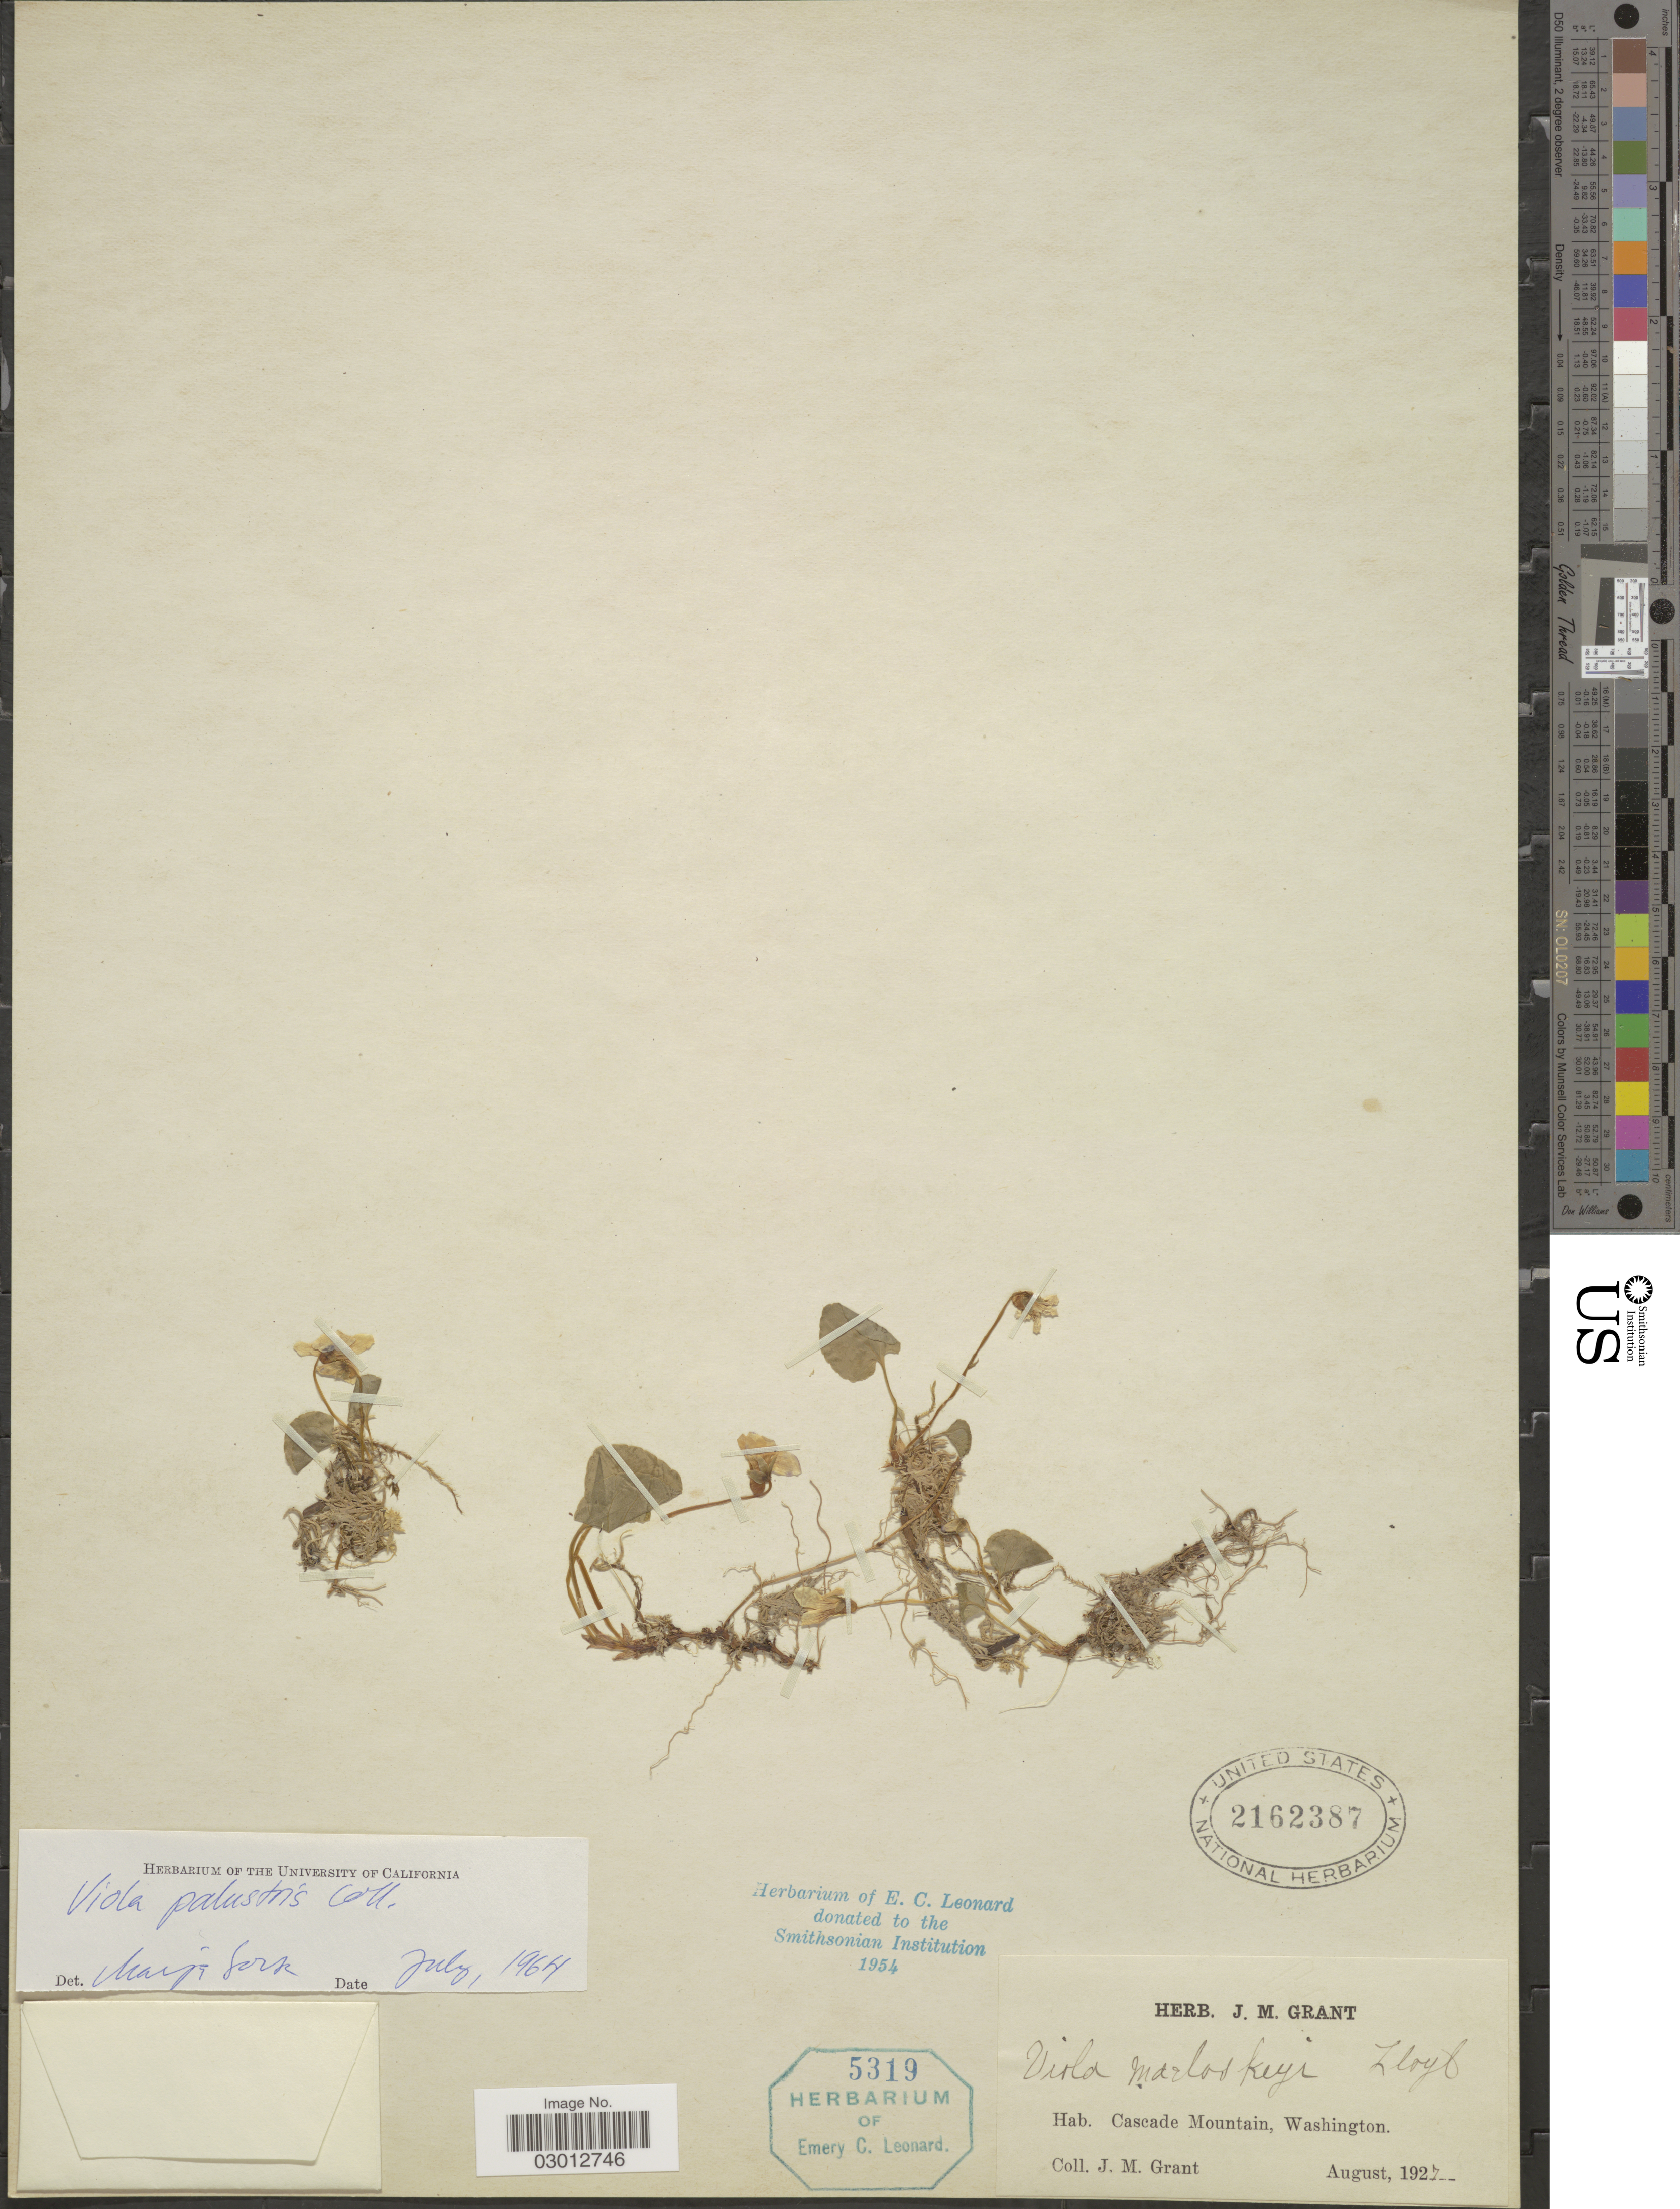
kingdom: Plantae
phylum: Tracheophyta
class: Magnoliopsida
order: Malpighiales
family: Violaceae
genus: Viola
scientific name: Viola palustris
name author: L.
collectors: J. M. Grant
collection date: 1927-08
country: United States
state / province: Washington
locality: Cascade Mountain.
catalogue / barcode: US 2162387